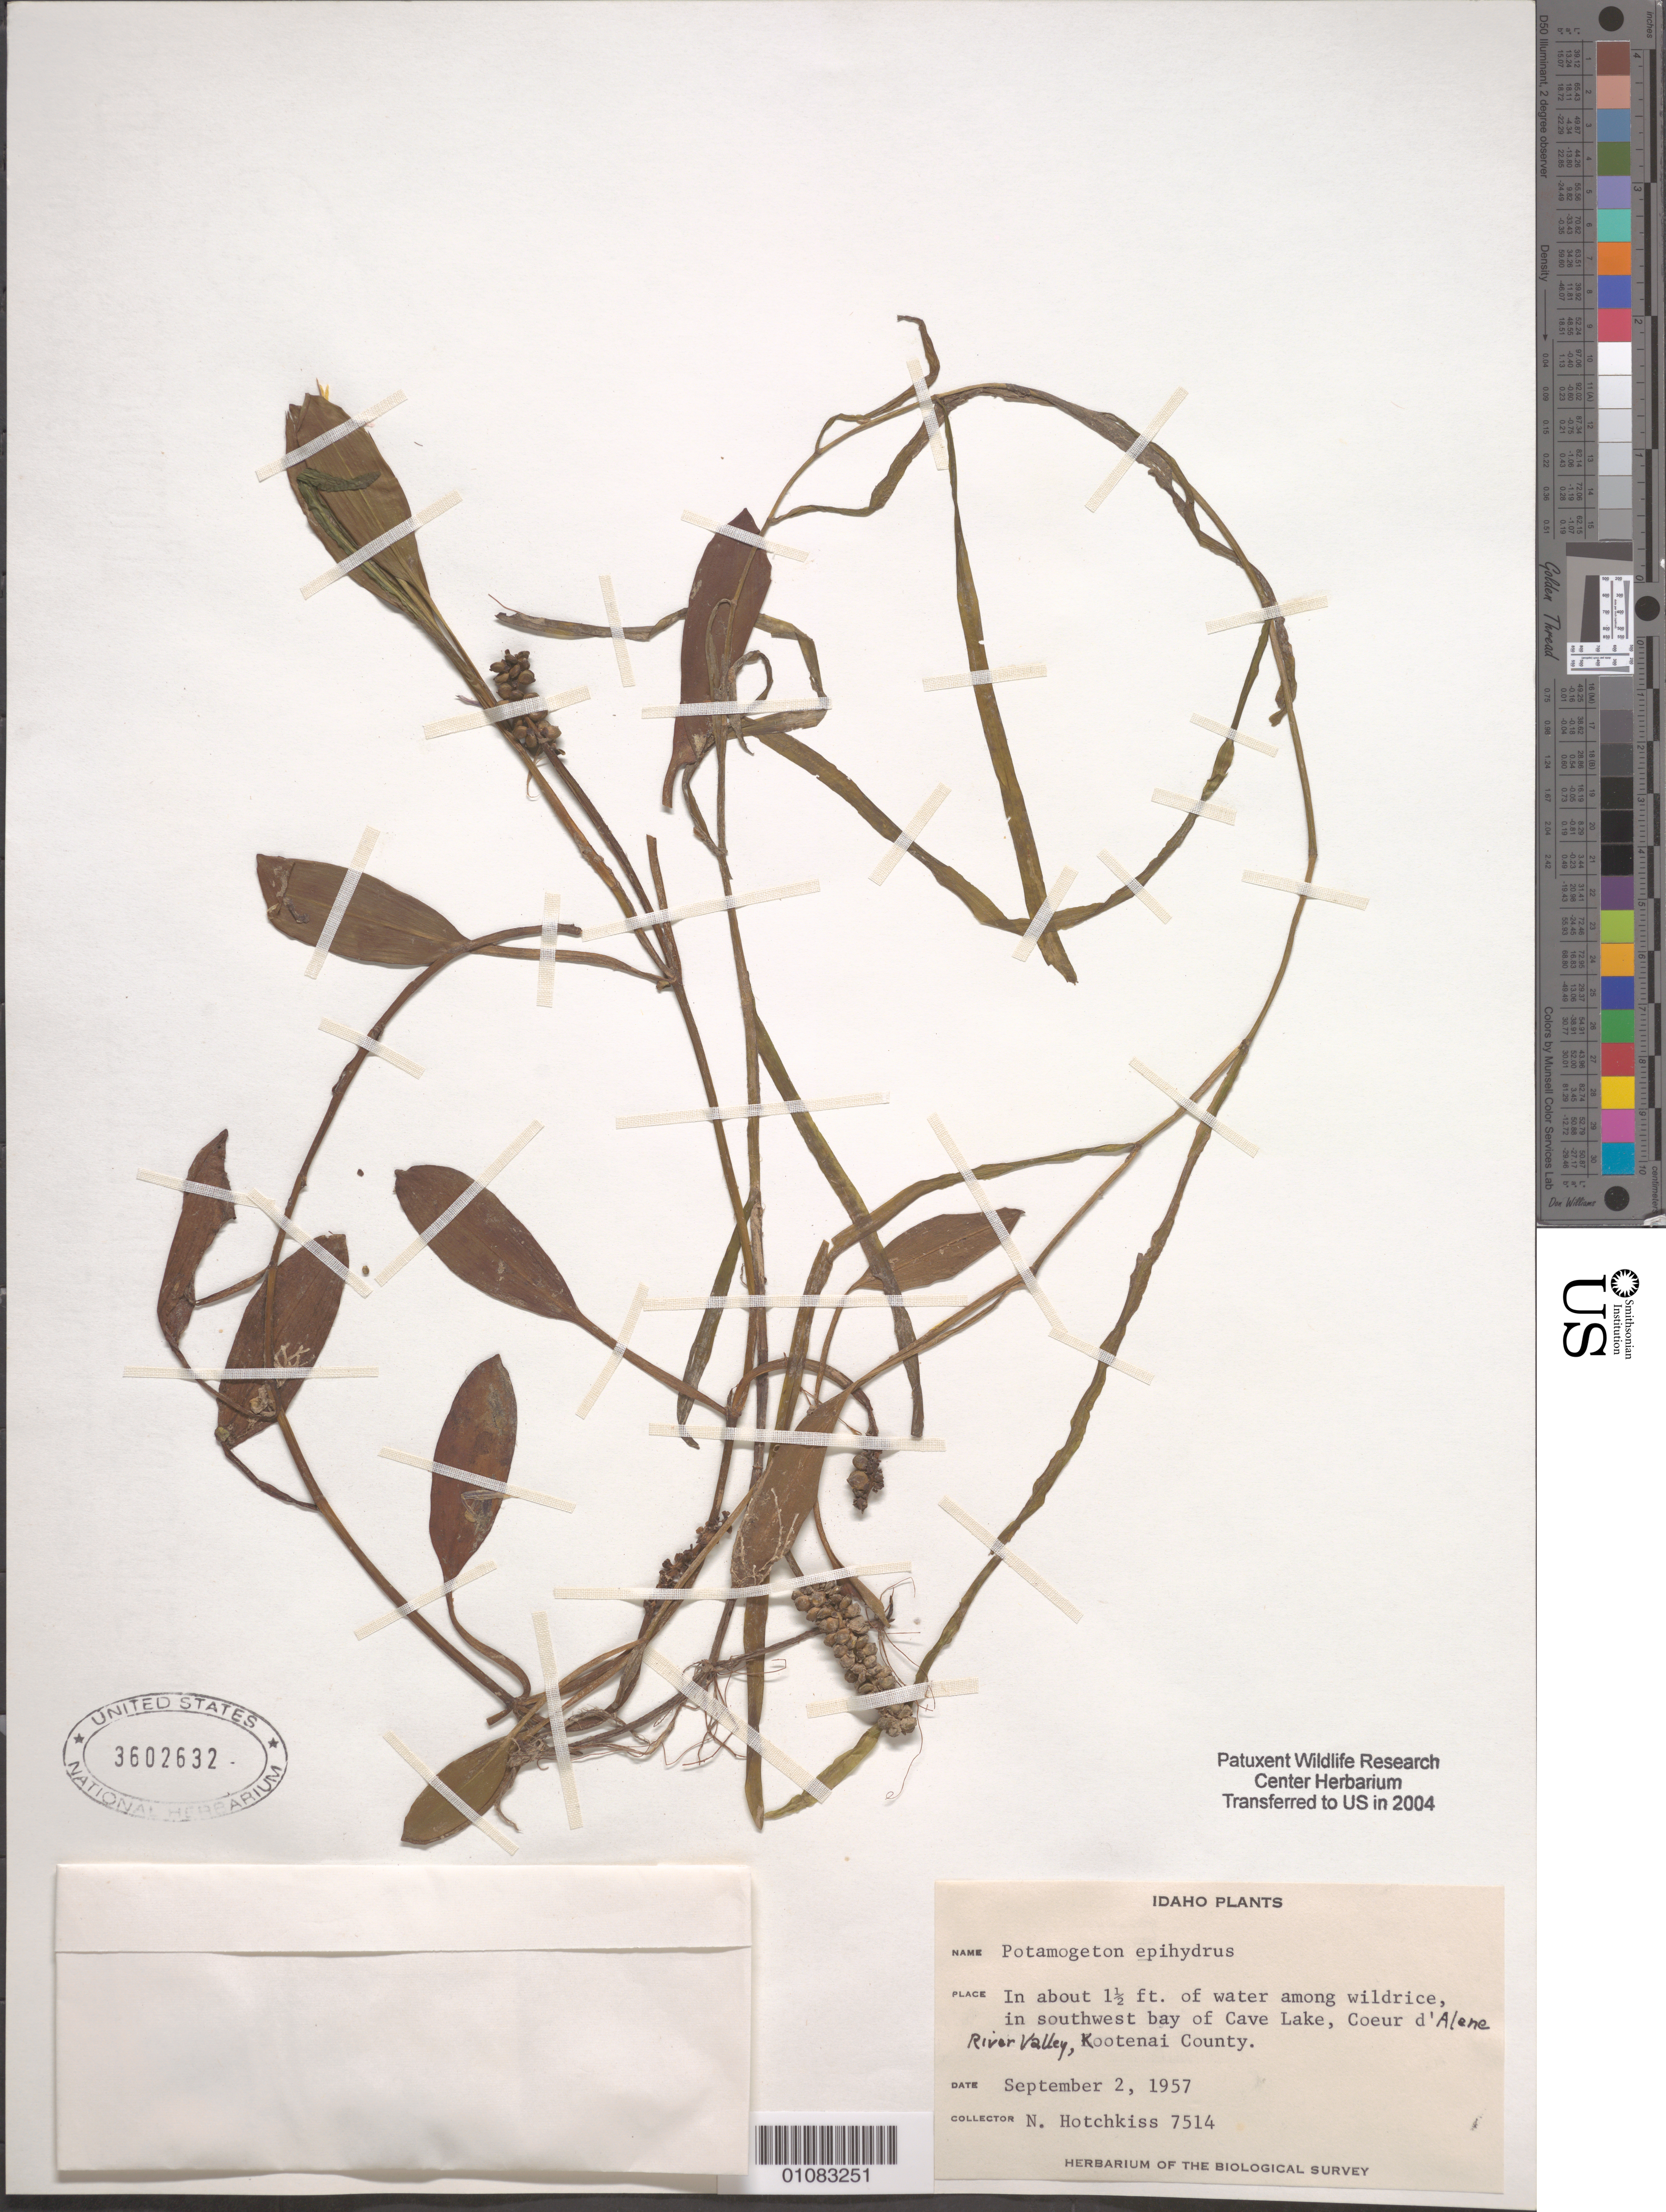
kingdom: Plantae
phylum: Tracheophyta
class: Liliopsida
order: Alismatales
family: Potamogetonaceae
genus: Potamogeton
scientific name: Potamogeton epihydrus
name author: Raf.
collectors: N. Hotchkiss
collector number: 7514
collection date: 1957-09-02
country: United States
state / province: Idaho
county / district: Kootenai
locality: River Valley, Coeur d'Alene, in SW bay of Cave Lake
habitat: In water among wildrice.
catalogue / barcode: US 3602632